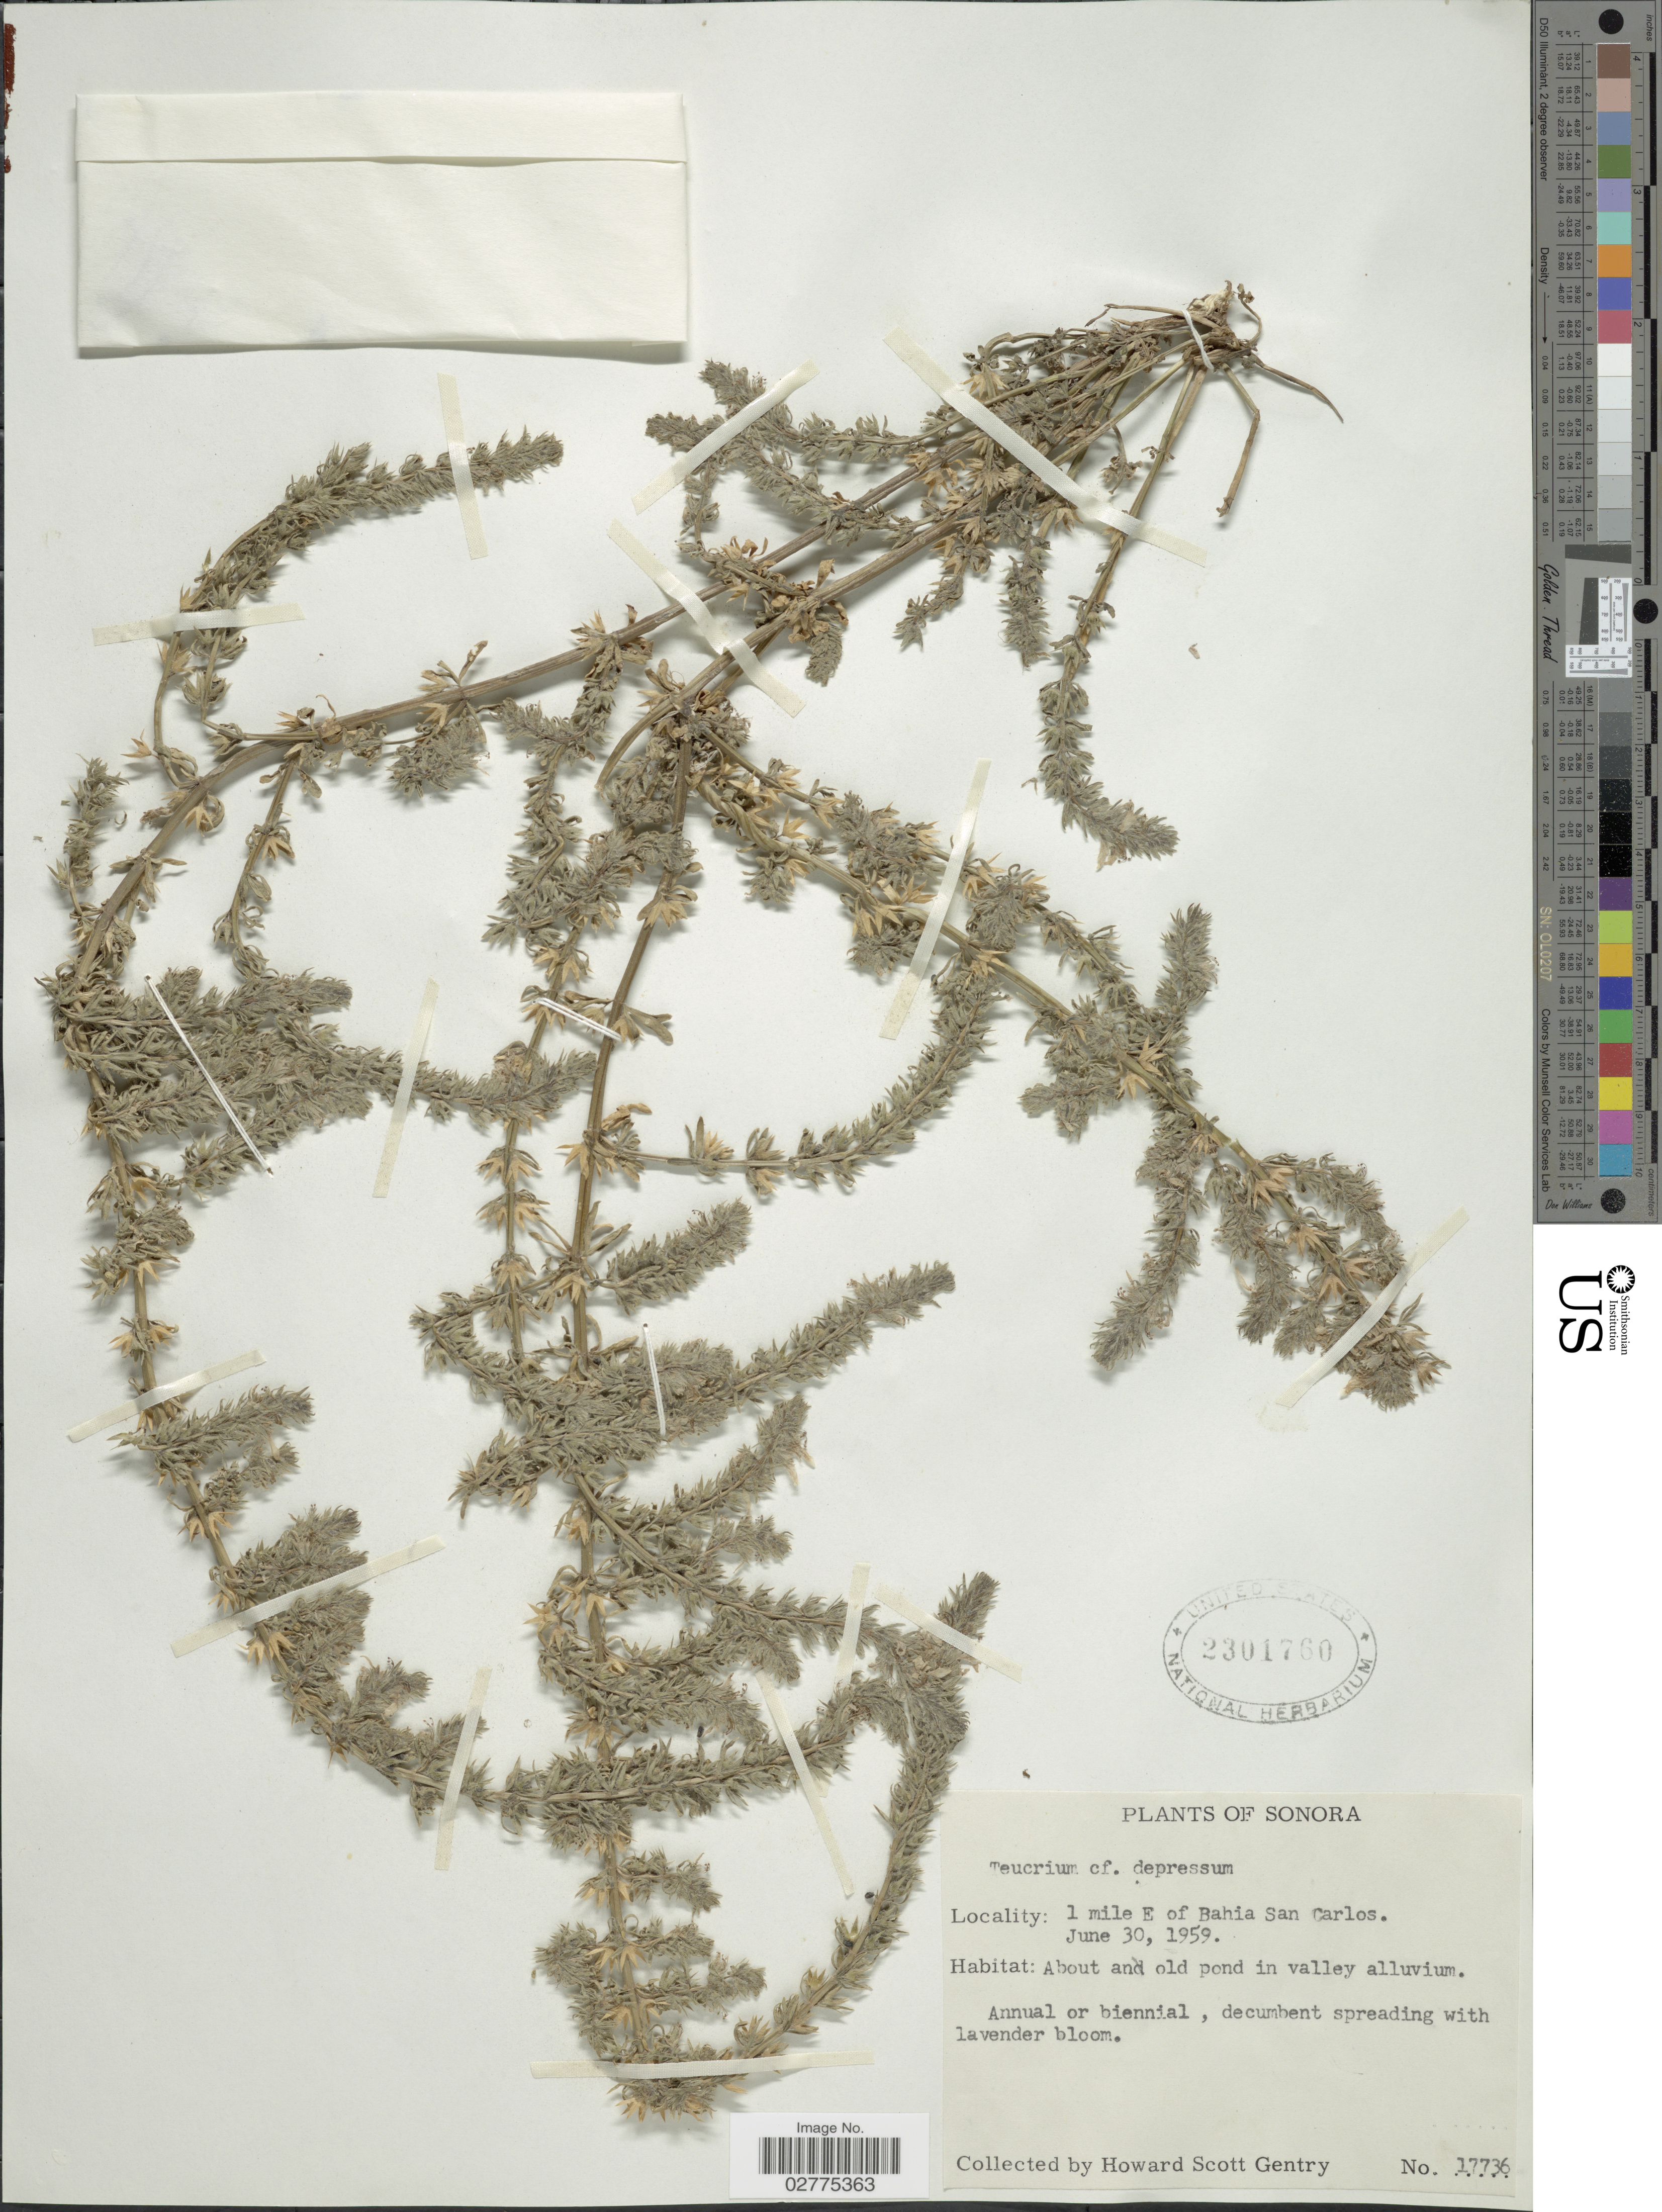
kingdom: Plantae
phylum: Tracheophyta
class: Magnoliopsida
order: Lamiales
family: Lamiaceae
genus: Teucrium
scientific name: Teucrium cubense subsp. depressum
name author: (Small) E. M. McClint. & Epling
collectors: H. S. Gentry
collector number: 17736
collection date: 1959-06-30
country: Mexico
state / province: Sonora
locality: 1 mile E of Bahia San Carlos, About old pond in valley alluvium.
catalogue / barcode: US 2301760